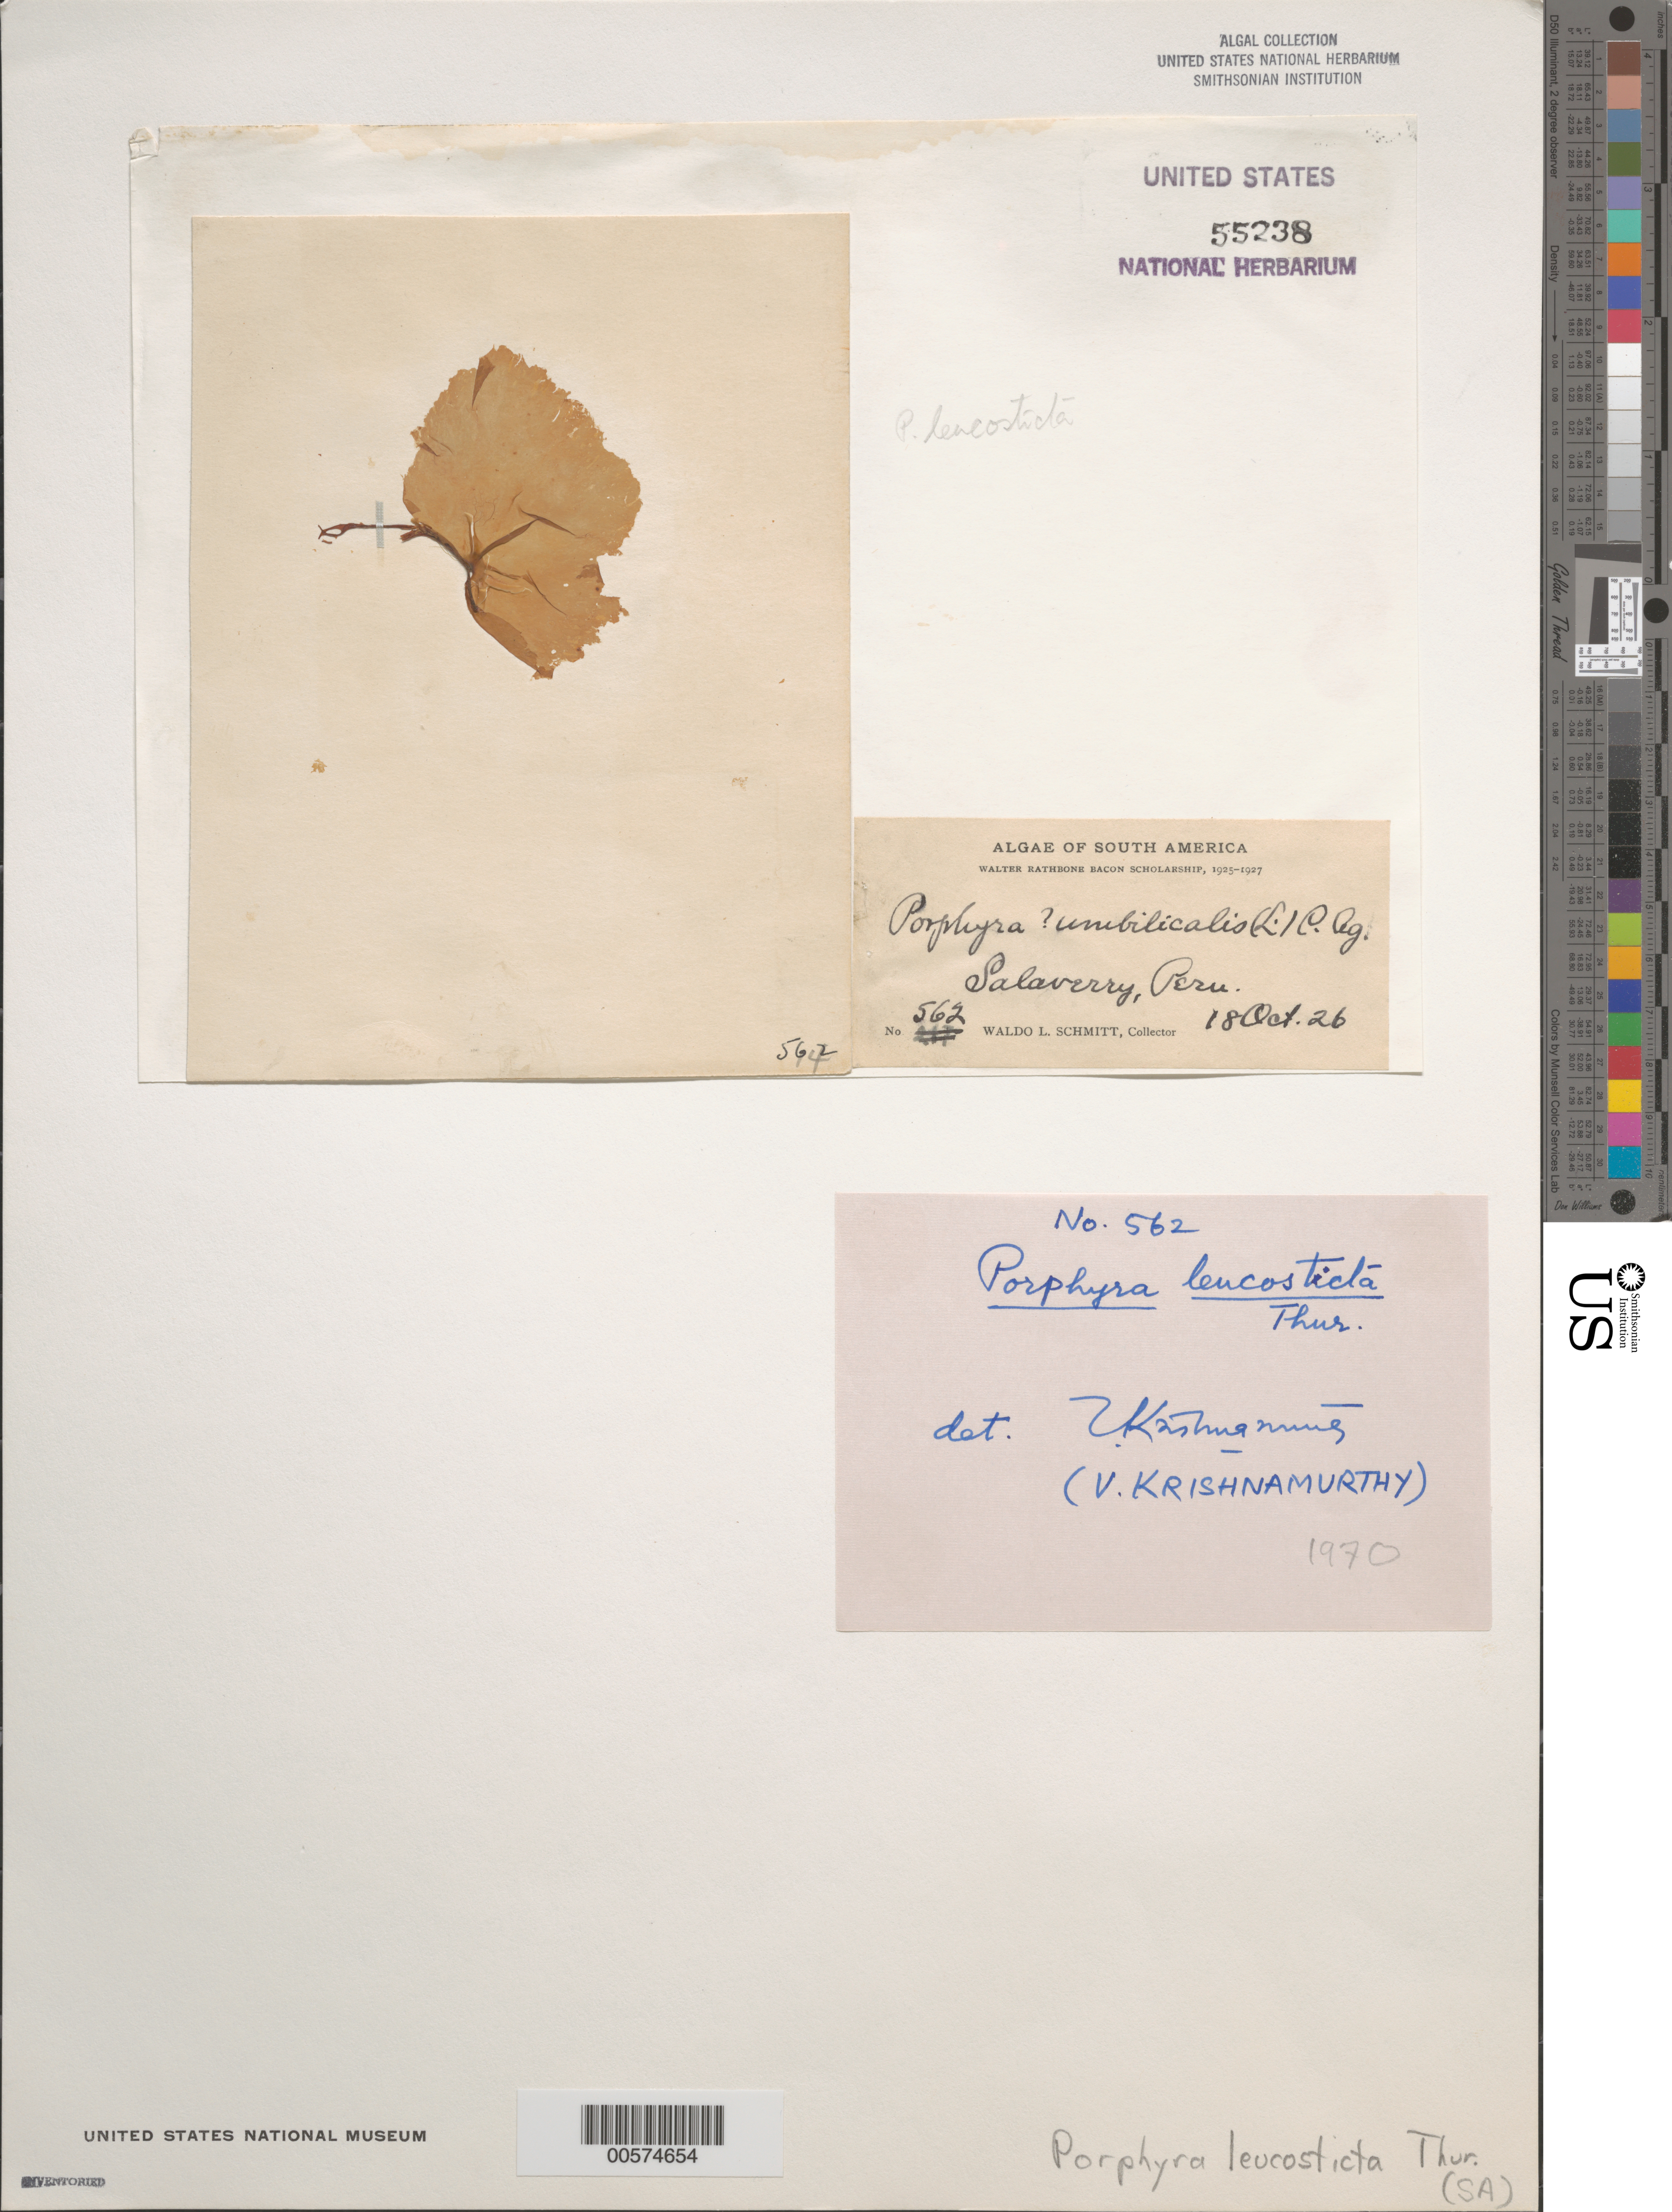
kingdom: Plantae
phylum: Rhodophyta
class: Bangiophyceae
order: Bangiales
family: Bangiaceae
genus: Pyropia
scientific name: Pyropia leucosticta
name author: (Thuret) Neefus & J. Brodie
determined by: Algae name updating Project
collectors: W. L. Schmitt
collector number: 562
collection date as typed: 18 Oct 1926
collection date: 1926-10-18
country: Peru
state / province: La Libertad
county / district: Trujillo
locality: Salaverry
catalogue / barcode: US 55238